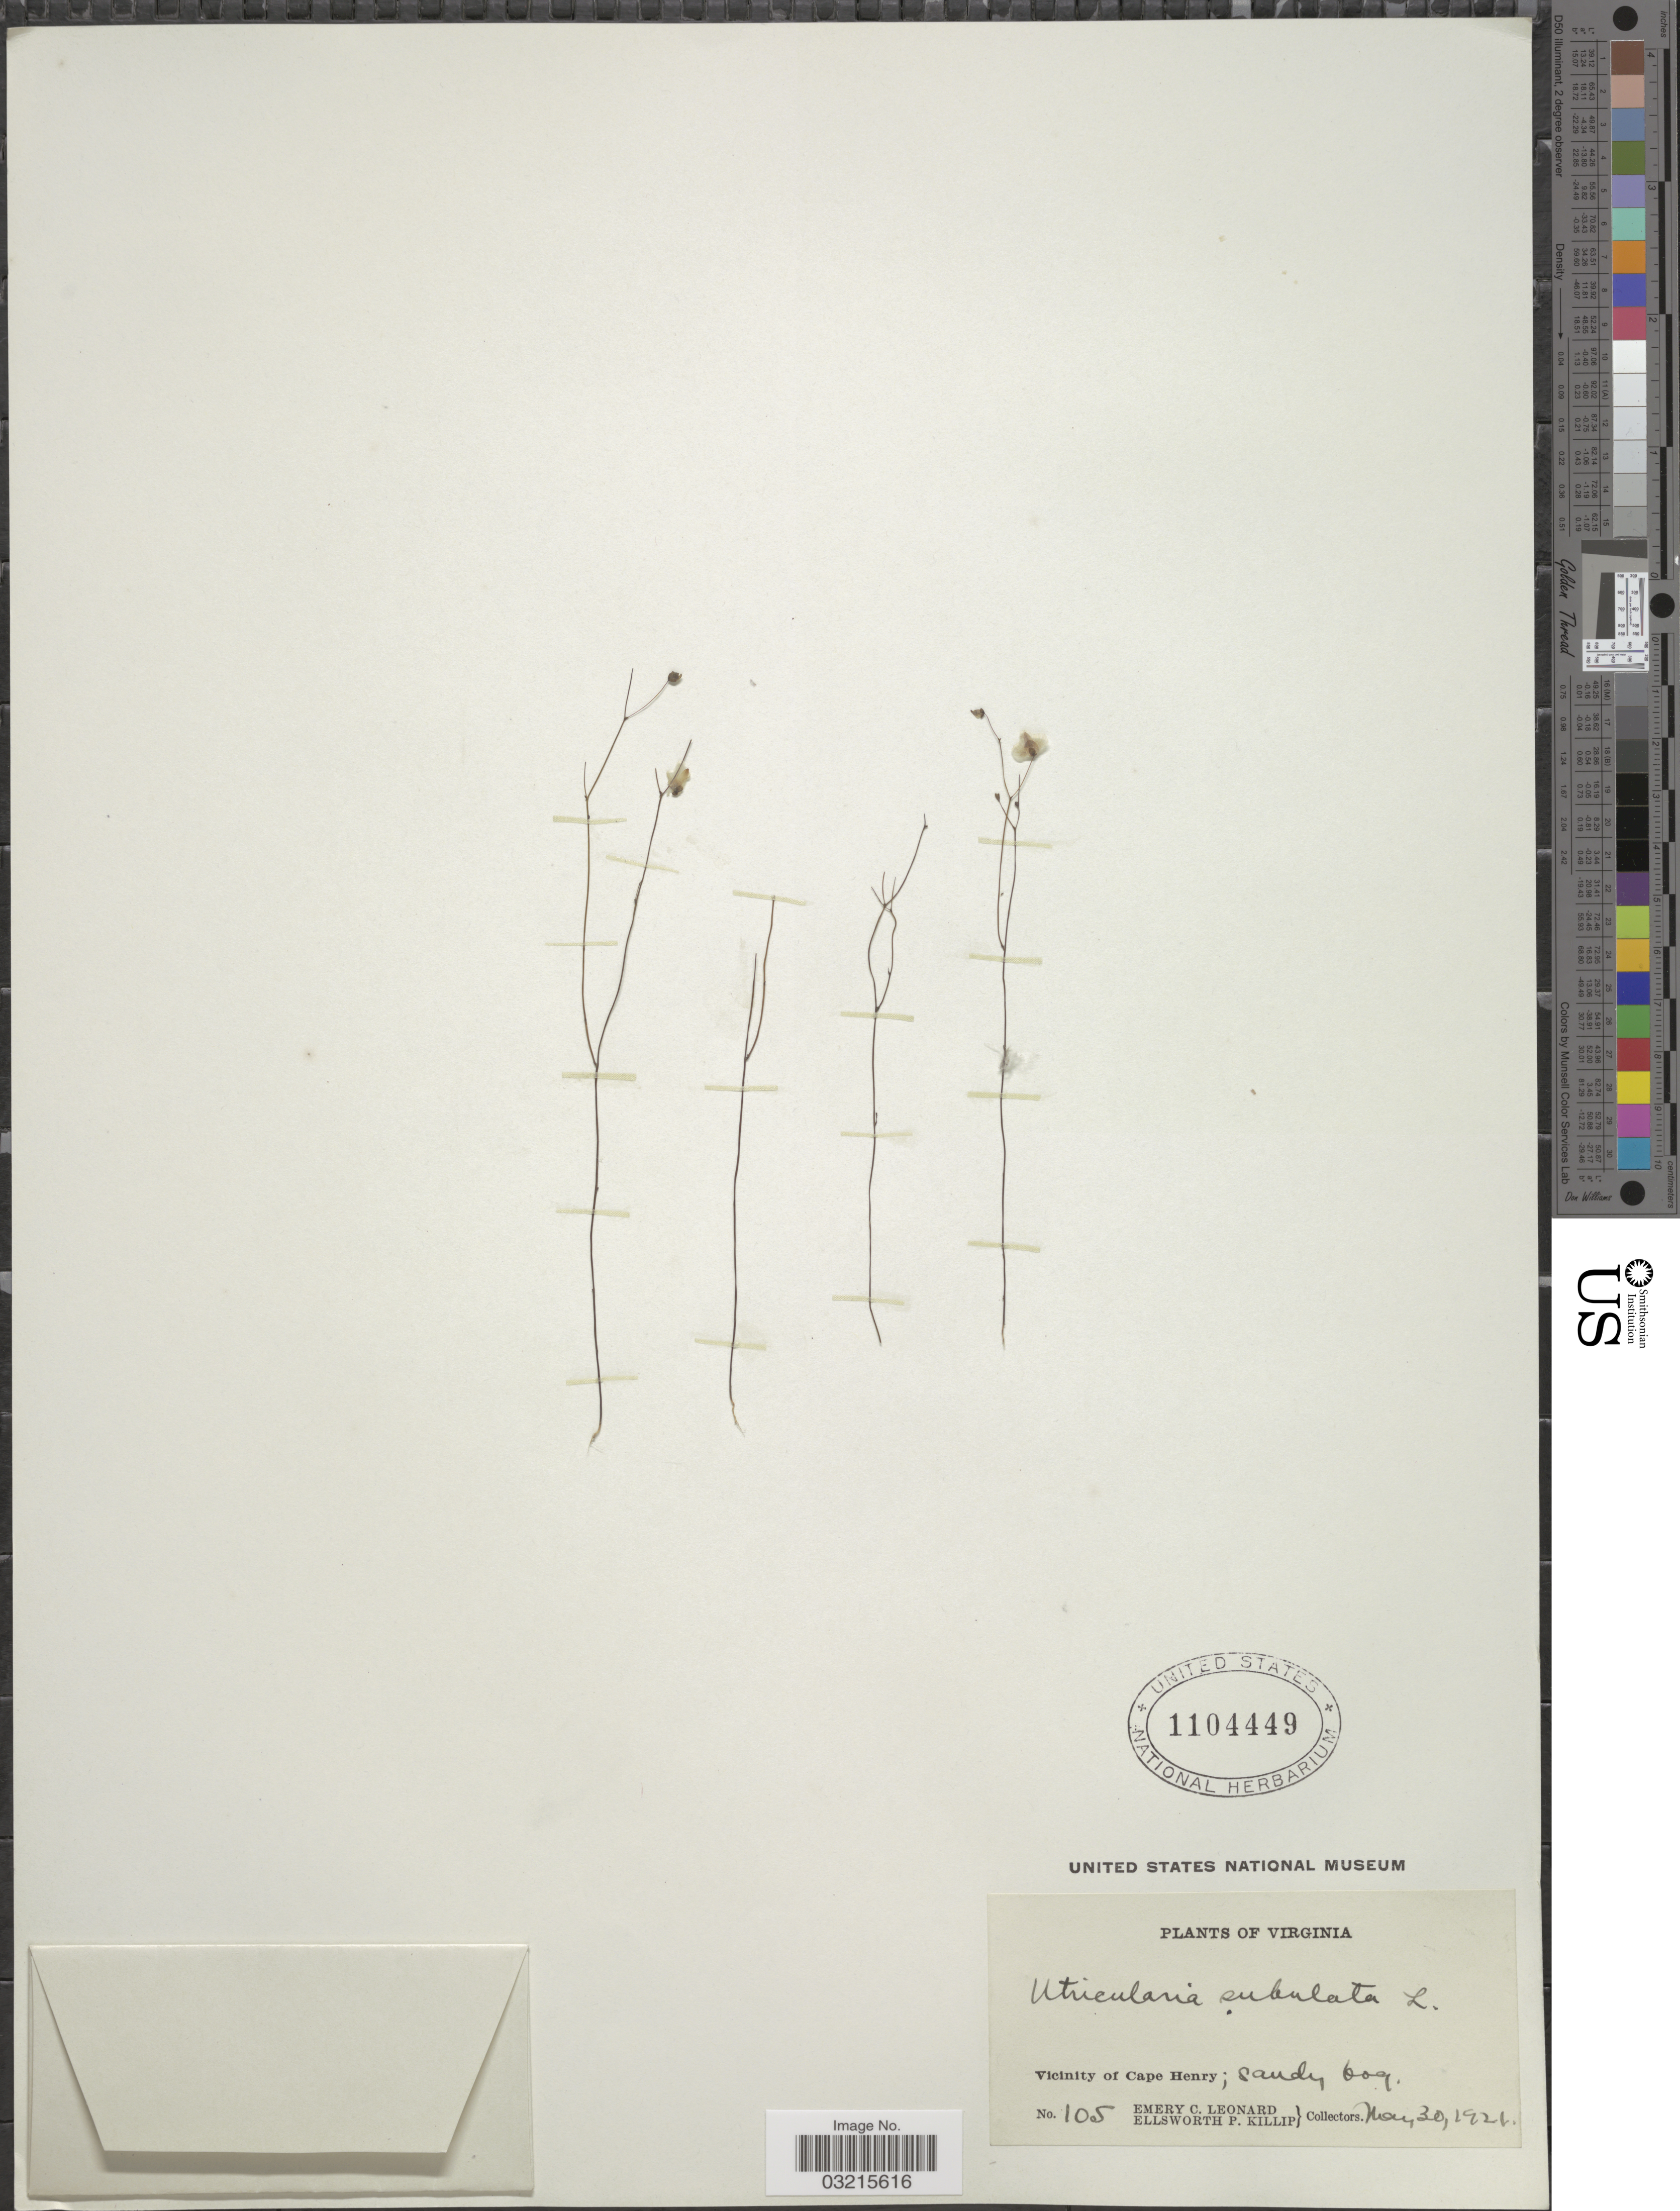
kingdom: Plantae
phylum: Tracheophyta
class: Magnoliopsida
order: Lamiales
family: Lentibulariaceae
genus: Utricularia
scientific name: Utricularia subulata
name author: L.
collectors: E. C. Leonard & E. P. Killip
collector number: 105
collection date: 1921-05-30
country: United States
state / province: Virginia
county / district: City of Virginia Beach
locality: Vicinity of Cape Henry.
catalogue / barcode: US 1104449